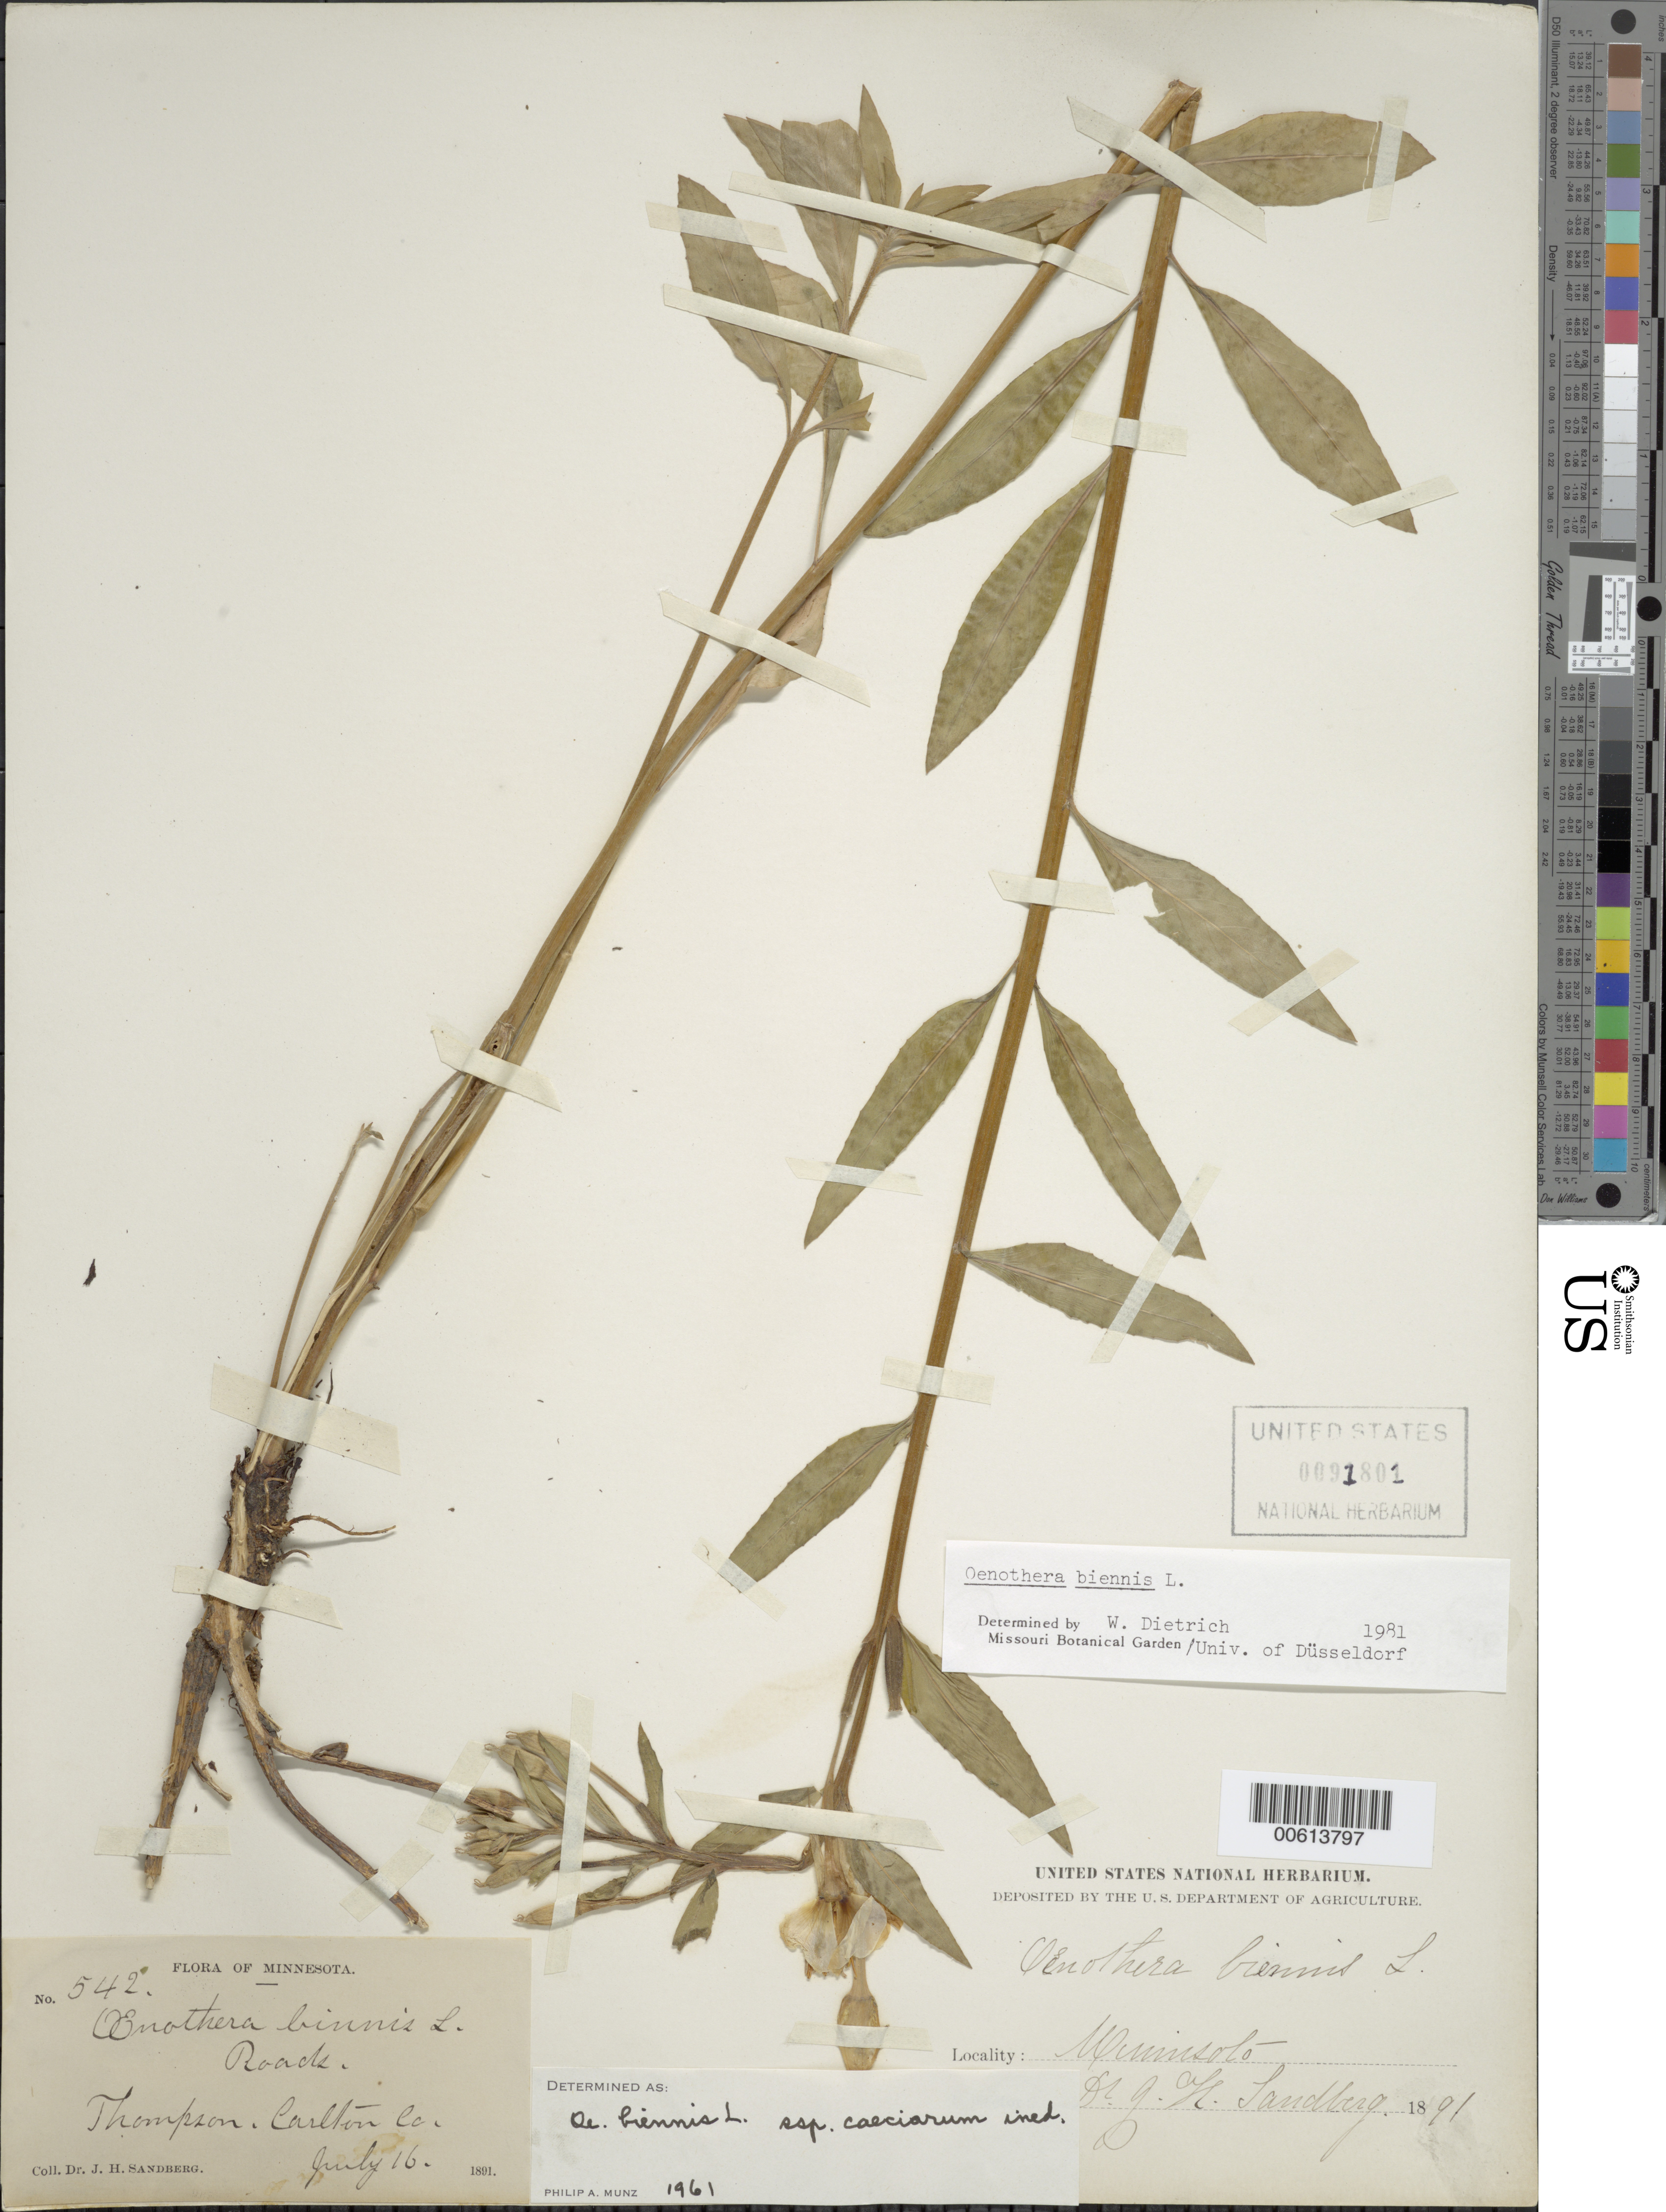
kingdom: Plantae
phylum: Tracheophyta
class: Magnoliopsida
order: Myrtales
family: Onagraceae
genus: Oenothera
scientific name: Oenothera biennis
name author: L.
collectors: J. Sandberg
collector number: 542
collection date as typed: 16 Jul 1891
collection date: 1891-07-16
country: United States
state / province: Minnesota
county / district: Carlton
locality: Thompson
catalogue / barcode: US 91801